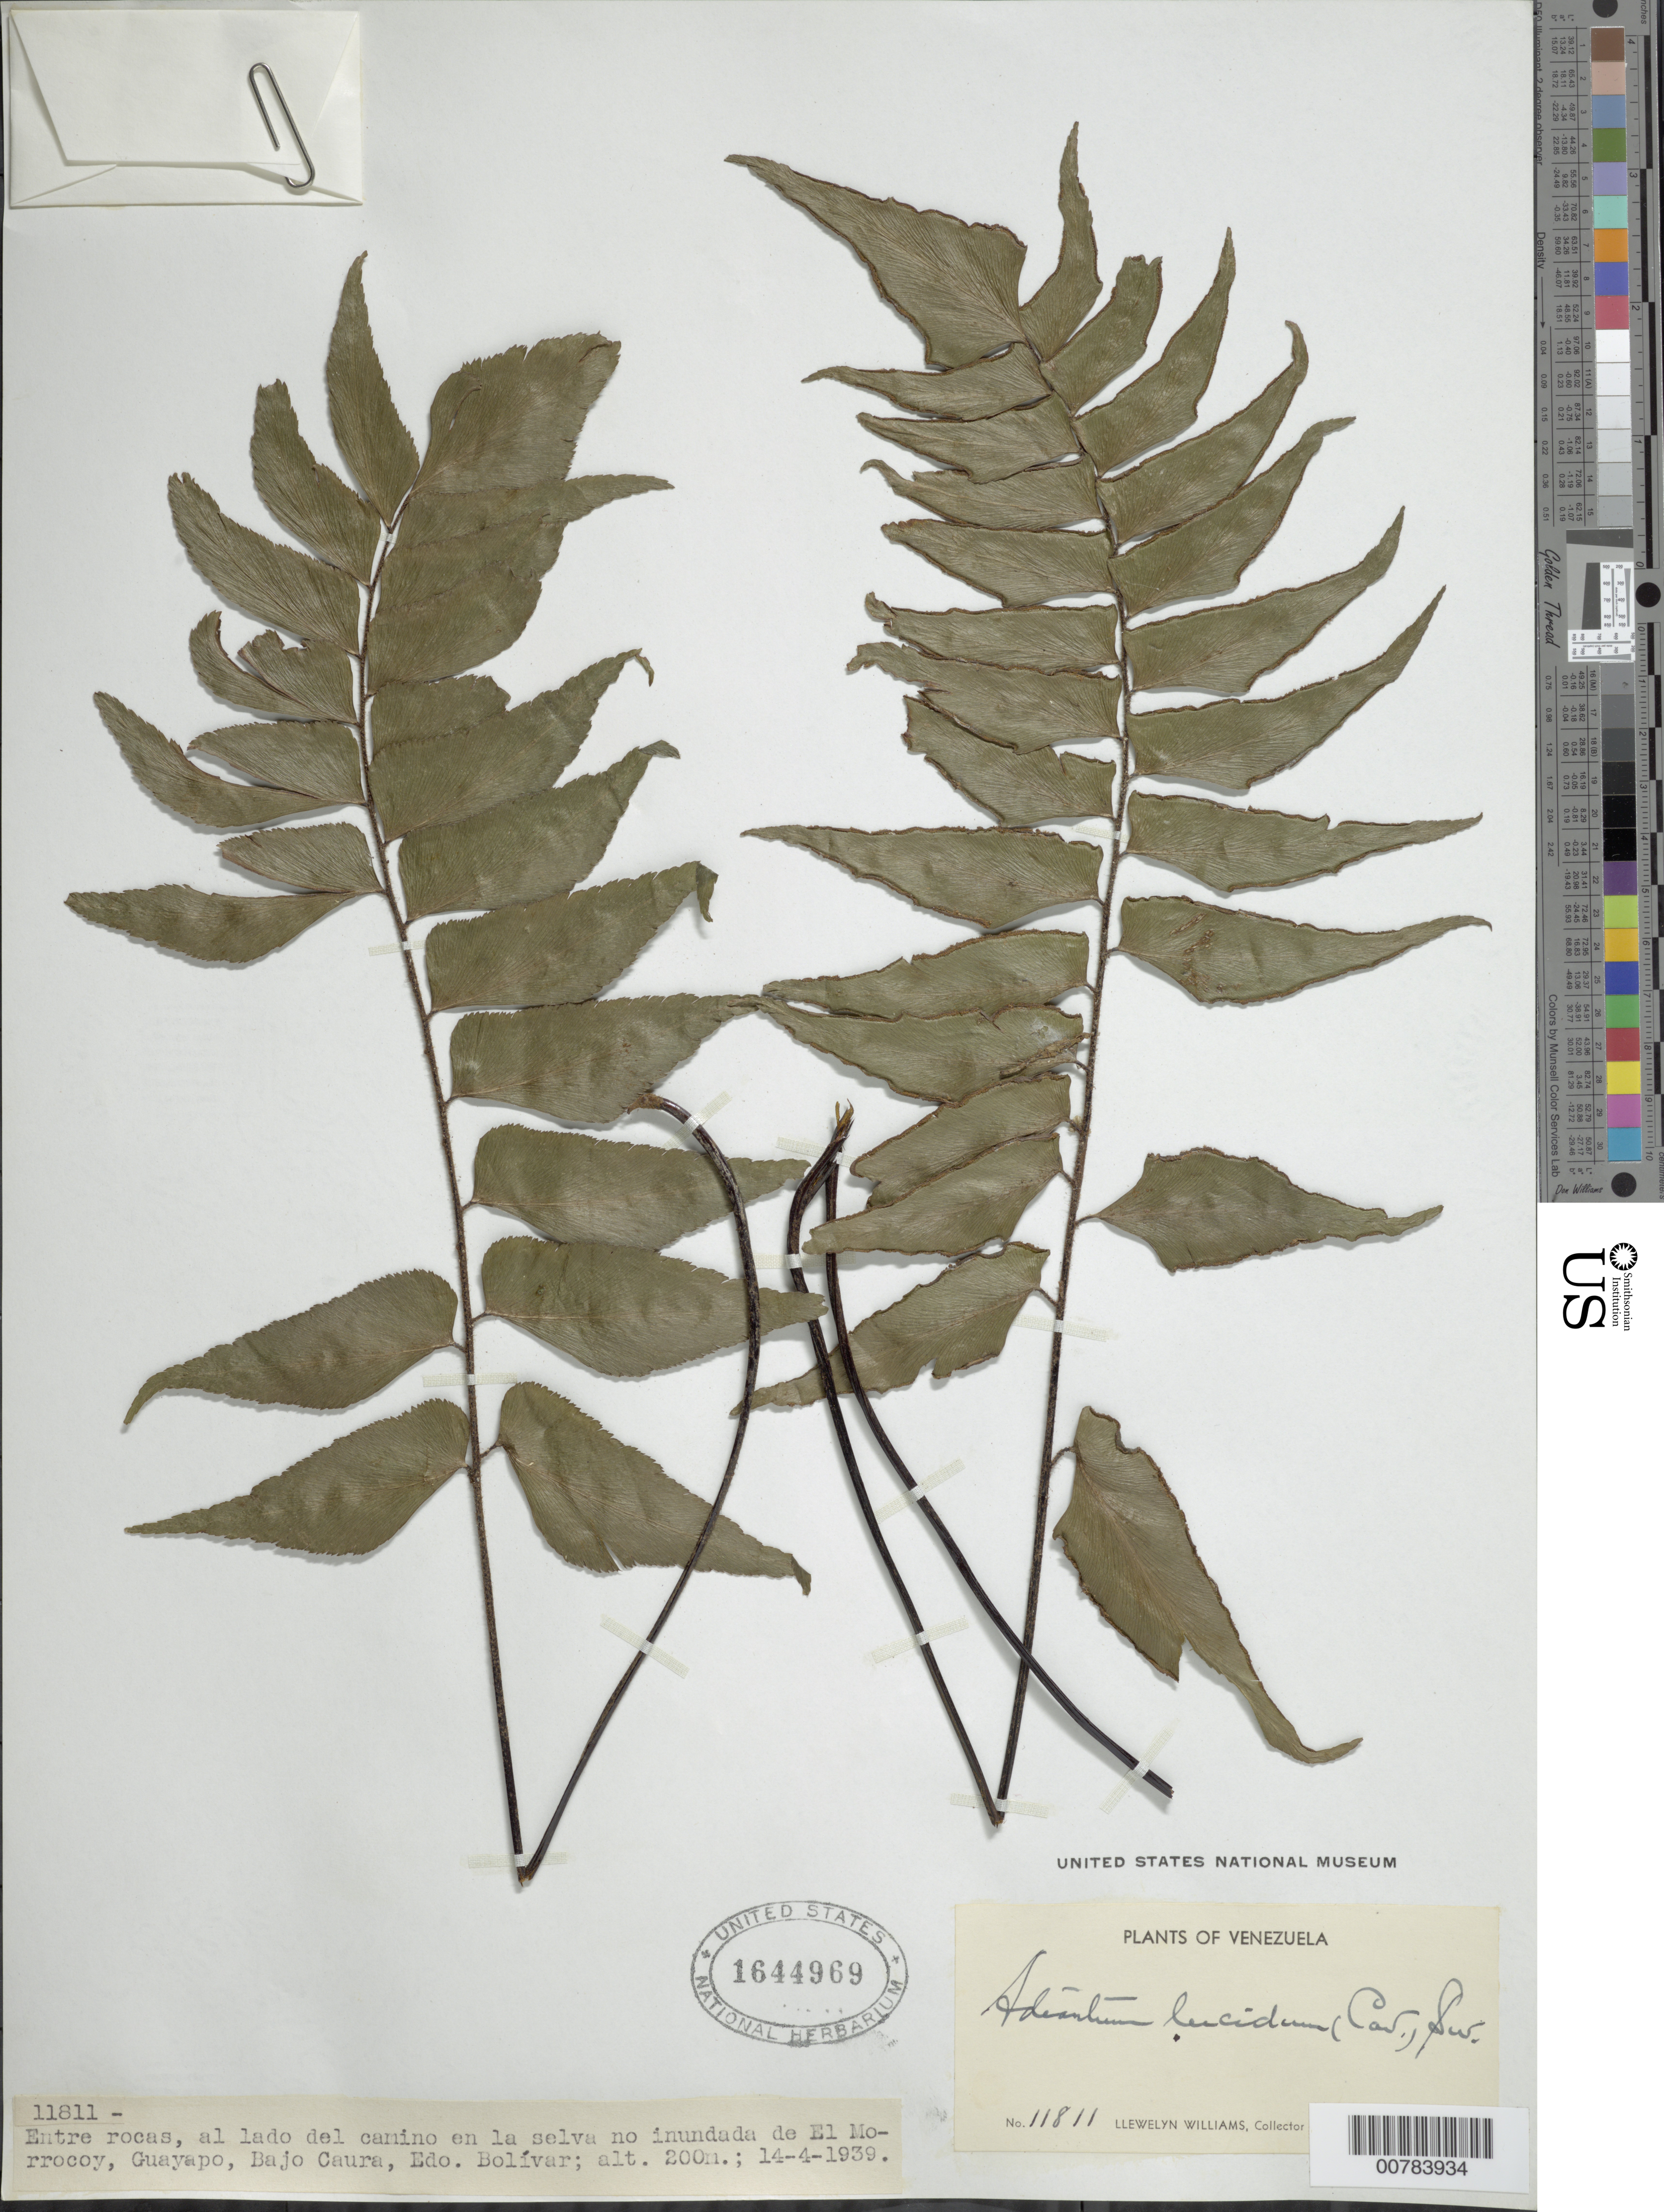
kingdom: Plantae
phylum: Tracheophyta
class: Polypodiopsida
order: Polypodiales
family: Pteridaceae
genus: Adiantum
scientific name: Adiantum lucidum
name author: (Cav.) Sw.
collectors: Ll. Williams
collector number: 11811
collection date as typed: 14-Apr-39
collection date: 1939-04-14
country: Venezuela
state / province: Bolívar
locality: El Morrocoy, Guayapo, Bajo Caura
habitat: Entre rocas, al lado del camino en la selva no inundada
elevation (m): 200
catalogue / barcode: US 1644969